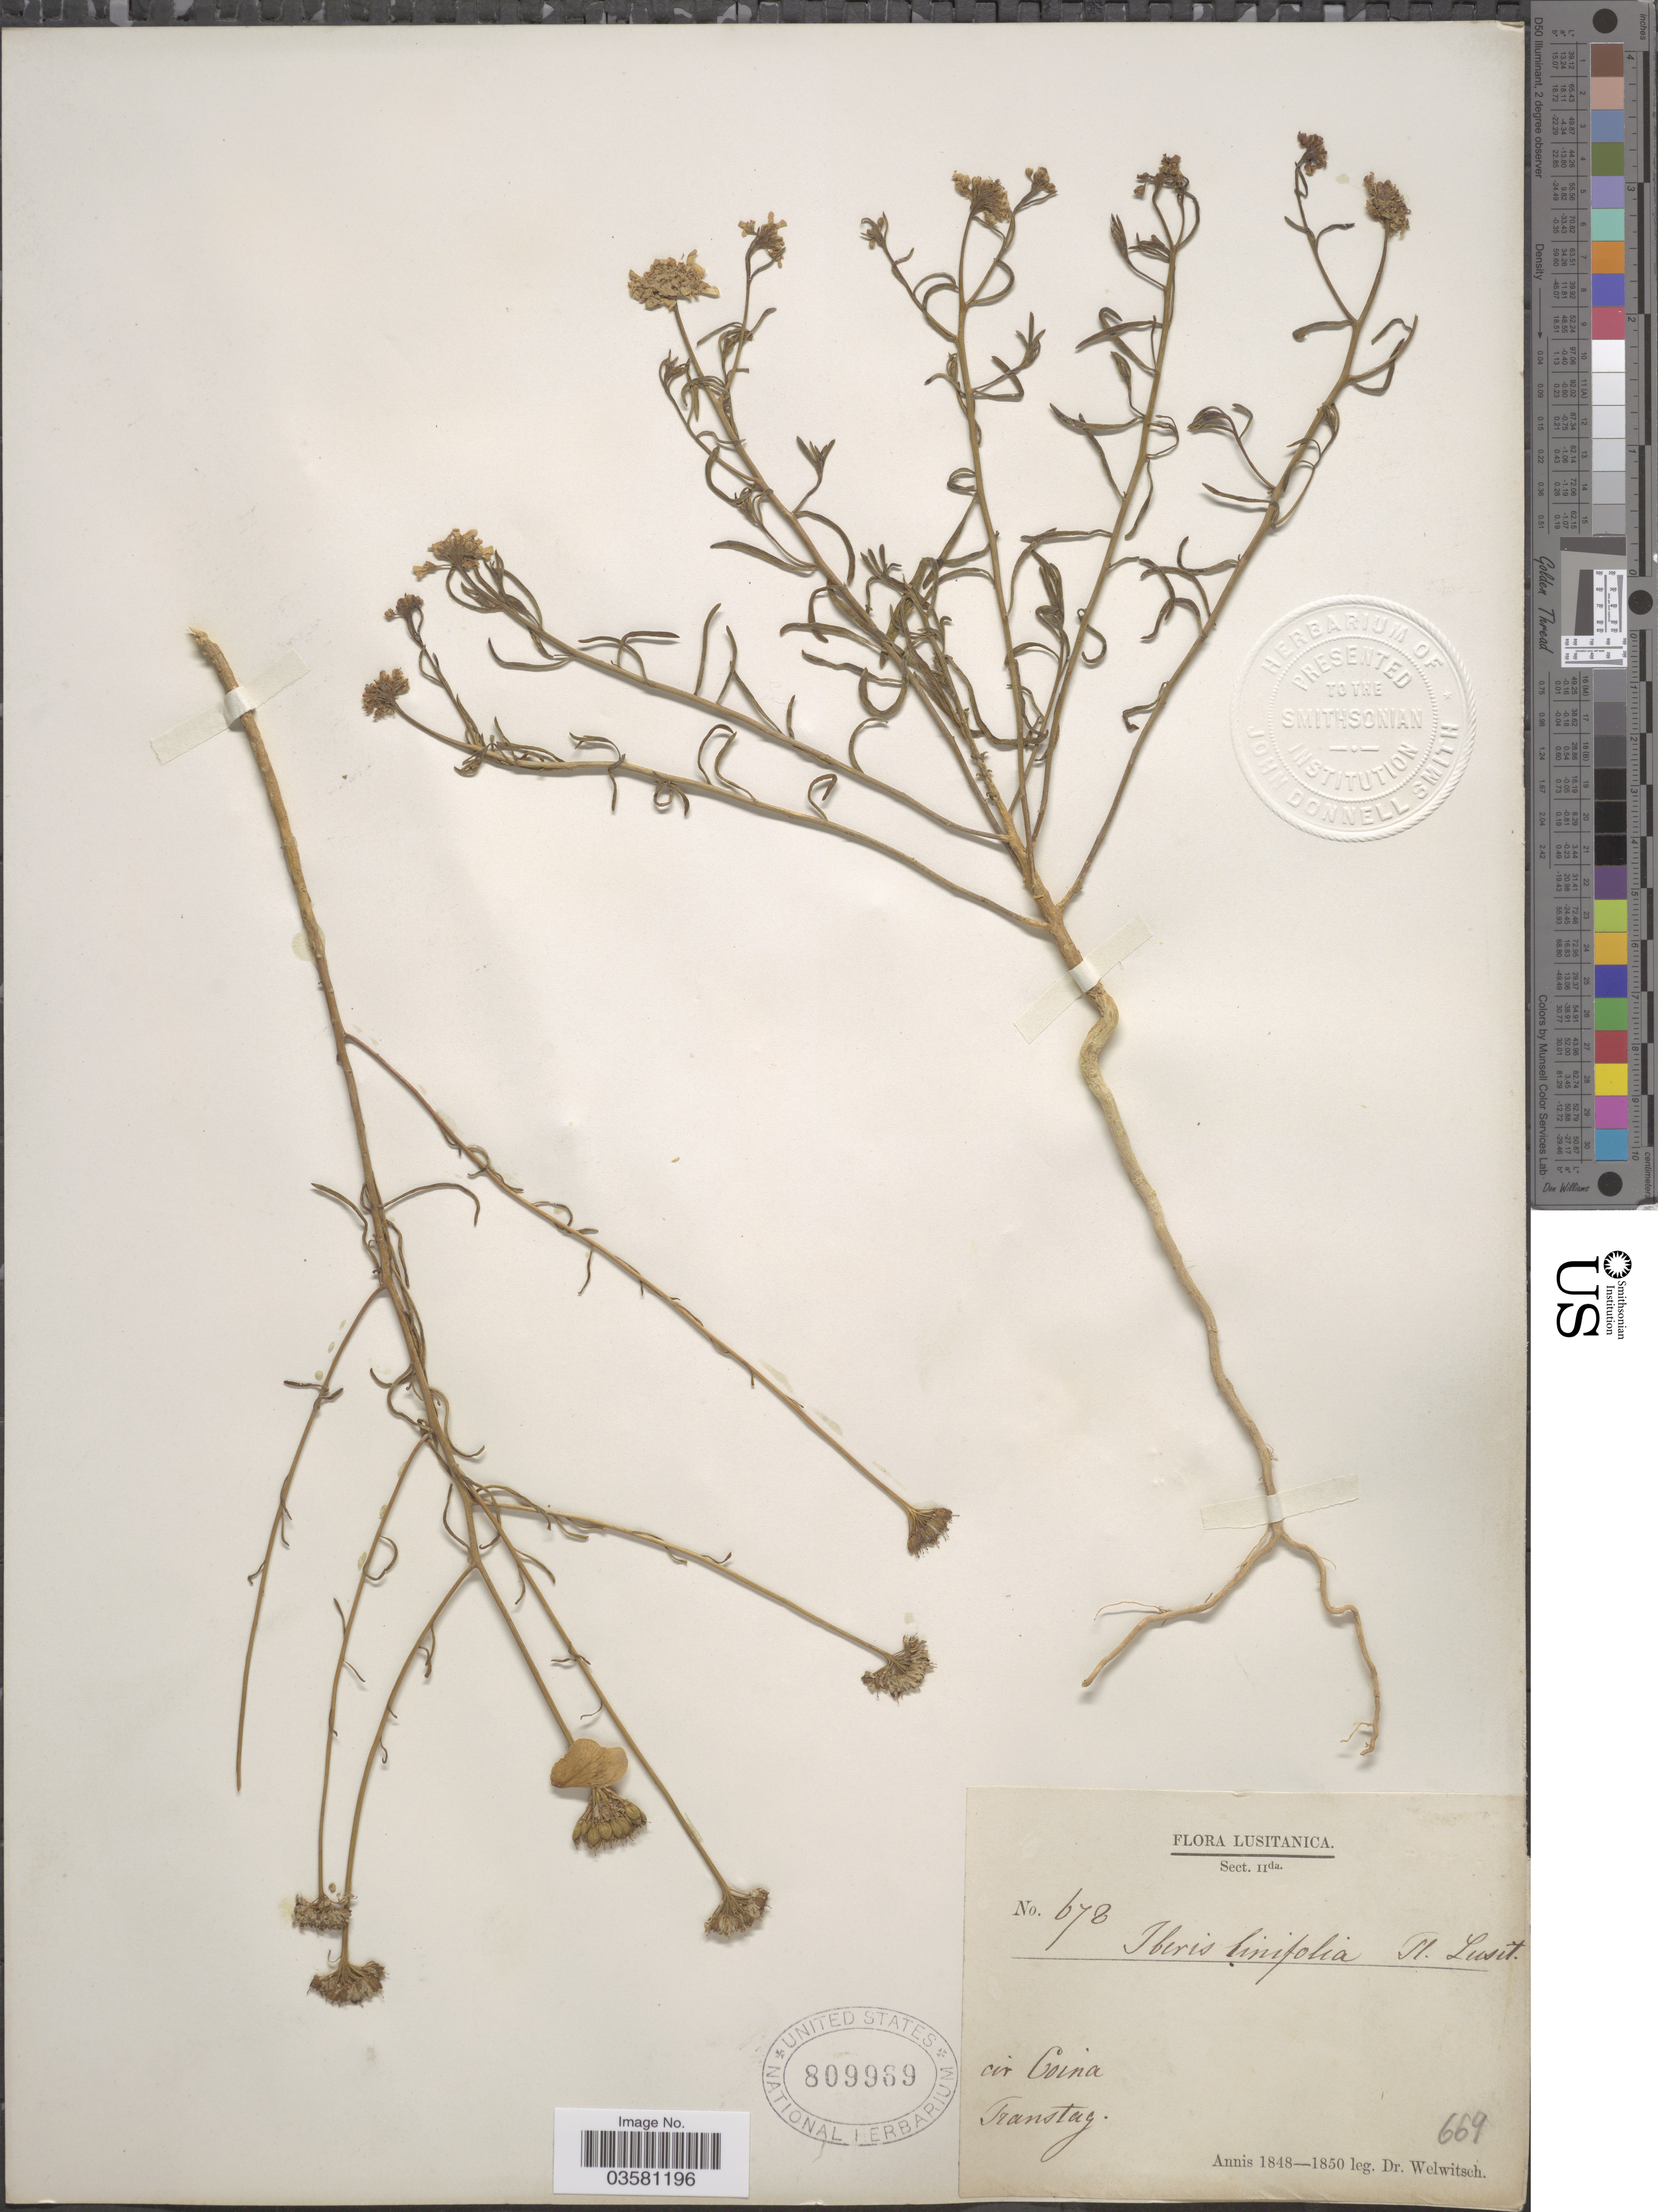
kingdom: Plantae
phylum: Tracheophyta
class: Magnoliopsida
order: Brassicales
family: Brassicaceae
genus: Iberis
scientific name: Iberis linifolia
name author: Steud.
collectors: -. Welwitsch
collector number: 678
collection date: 1848/1850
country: Portugal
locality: Lusitanica. Civ Coina Transtag.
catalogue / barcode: US 809969